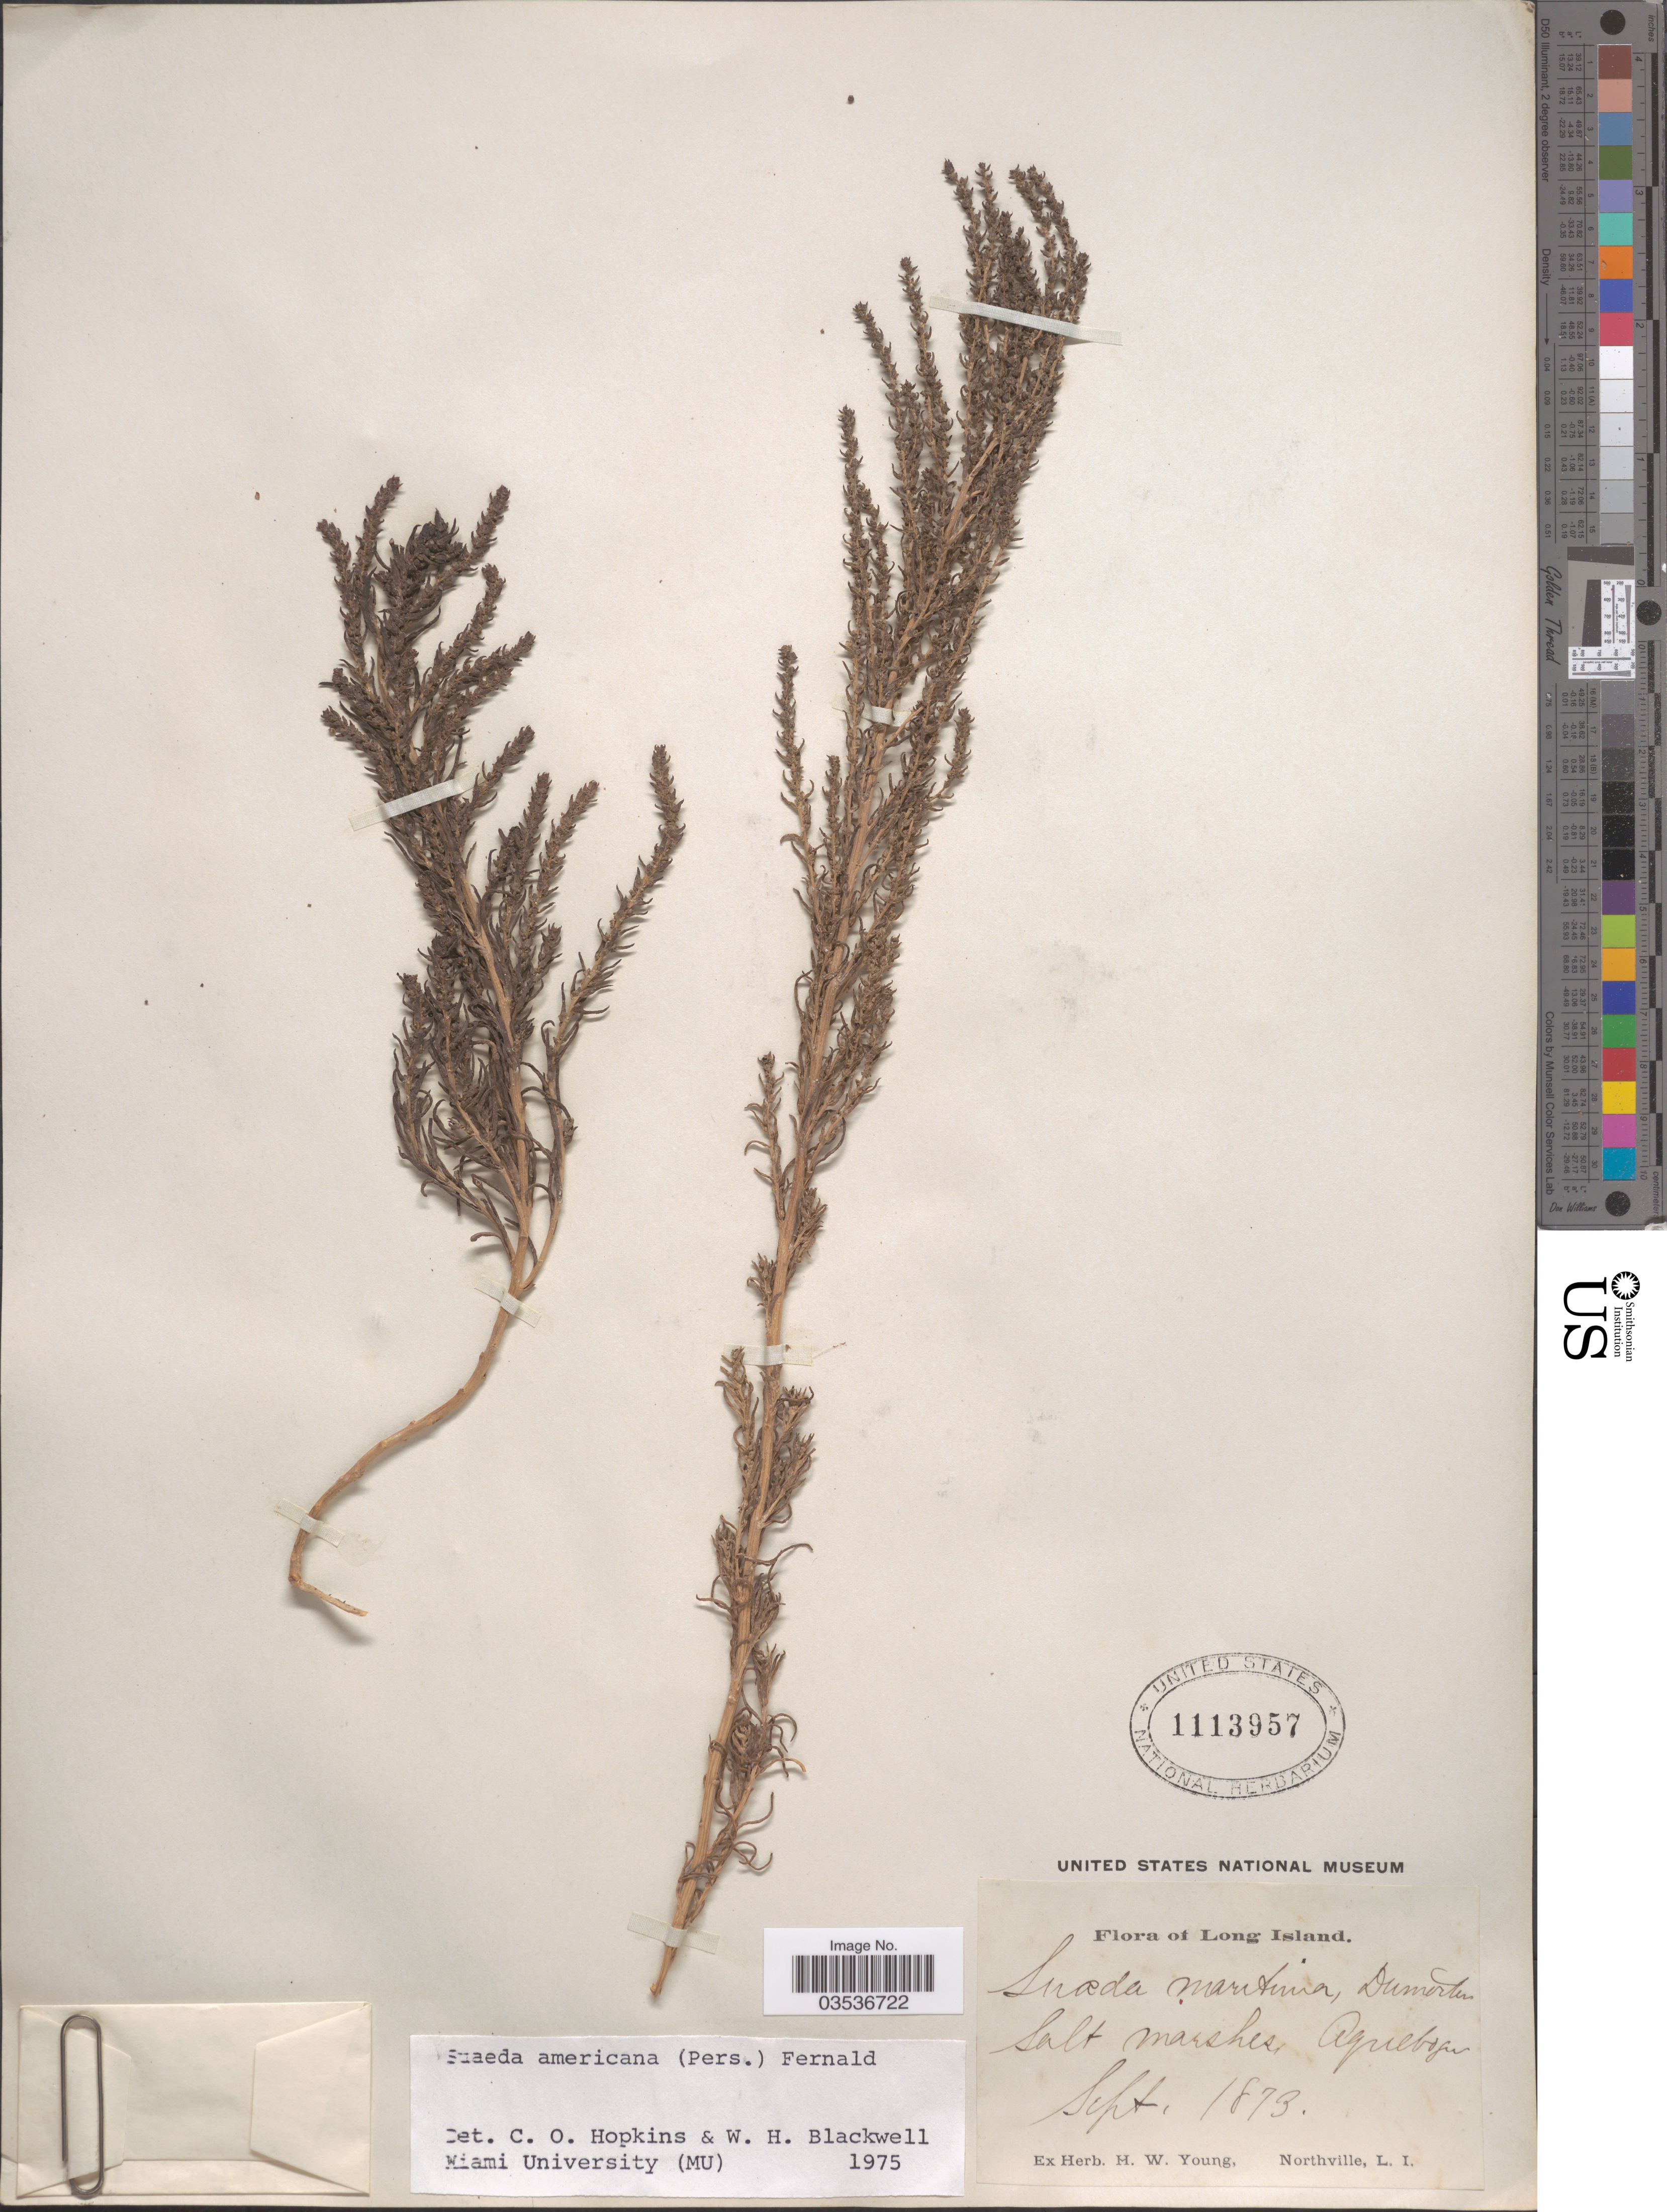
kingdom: Plantae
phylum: Tracheophyta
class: Magnoliopsida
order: Caryophyllales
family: Amaranthaceae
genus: Suaeda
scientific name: Suaeda americana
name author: (Pers.) Fernald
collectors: ex herb. H.W. Young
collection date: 1873-09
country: United States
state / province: New York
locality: Long Island. Salt marshes, Aquebogue.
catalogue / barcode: US 1113957